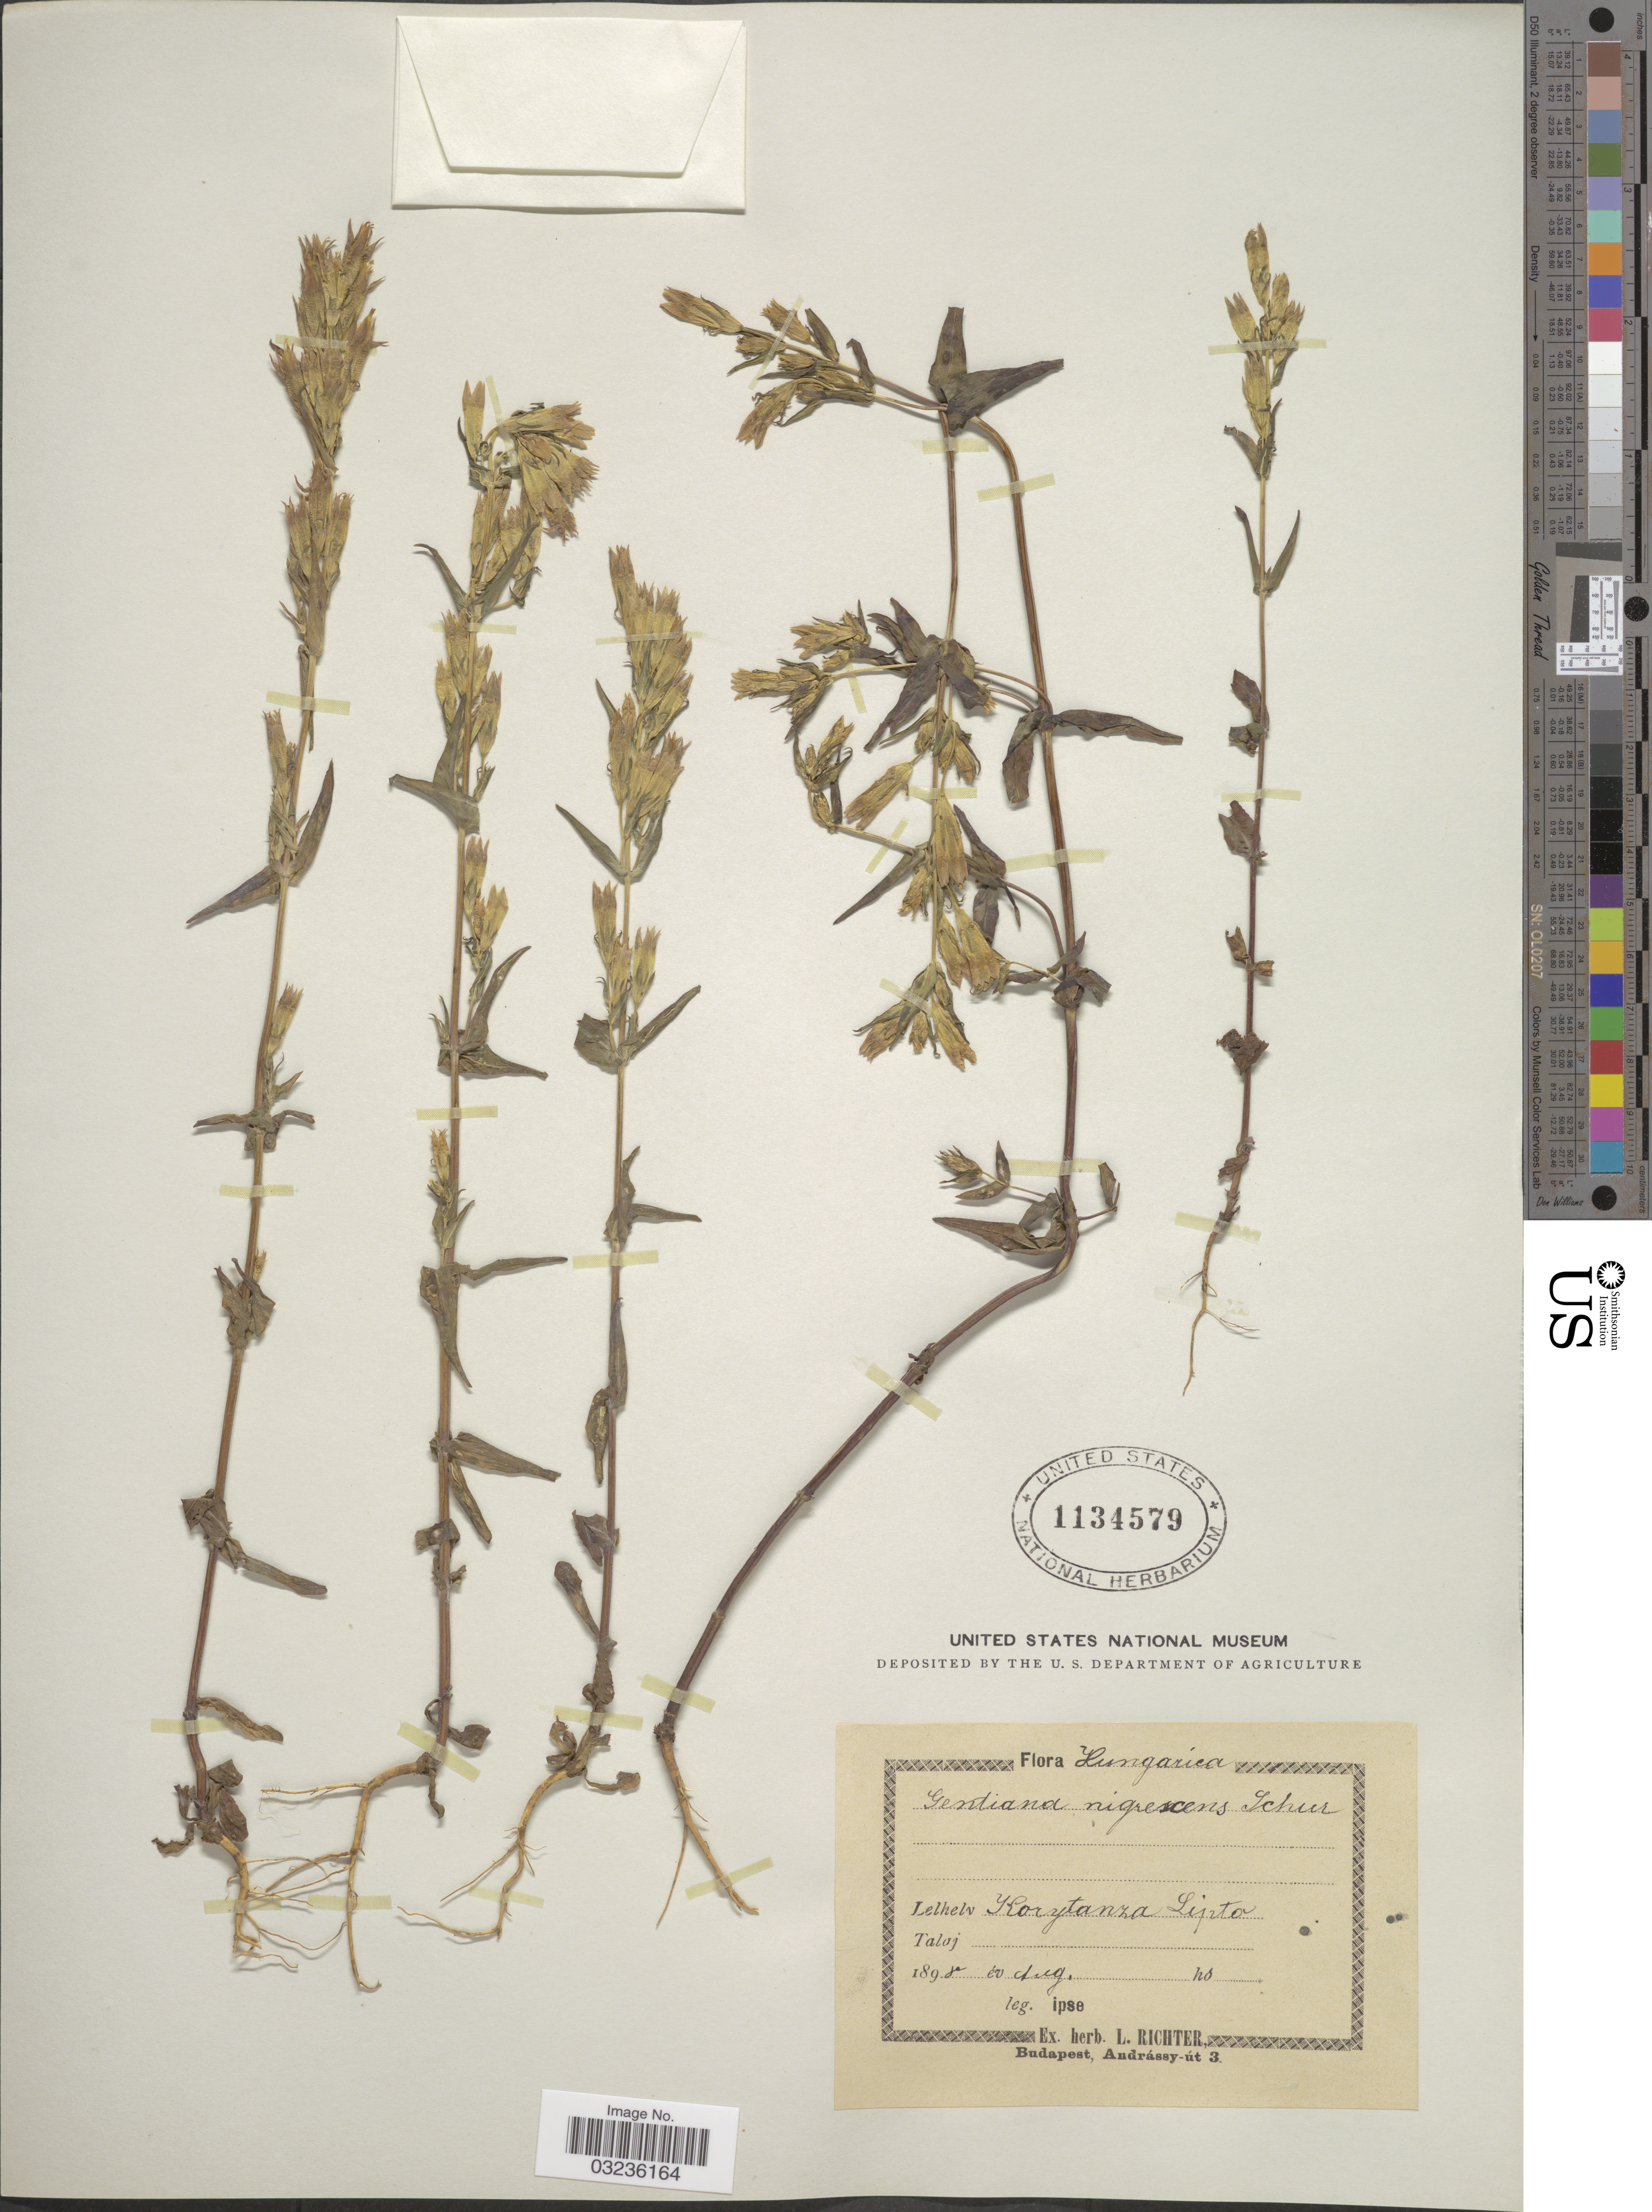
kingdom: Plantae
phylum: Tracheophyta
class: Magnoliopsida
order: Gentianales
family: Gentianaceae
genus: Gentiana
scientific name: Gentiana nigrescens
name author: Schur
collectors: L. Richter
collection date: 1898-08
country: Hungary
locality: Hungarica, Korytanza Lipto.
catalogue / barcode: US 1134579